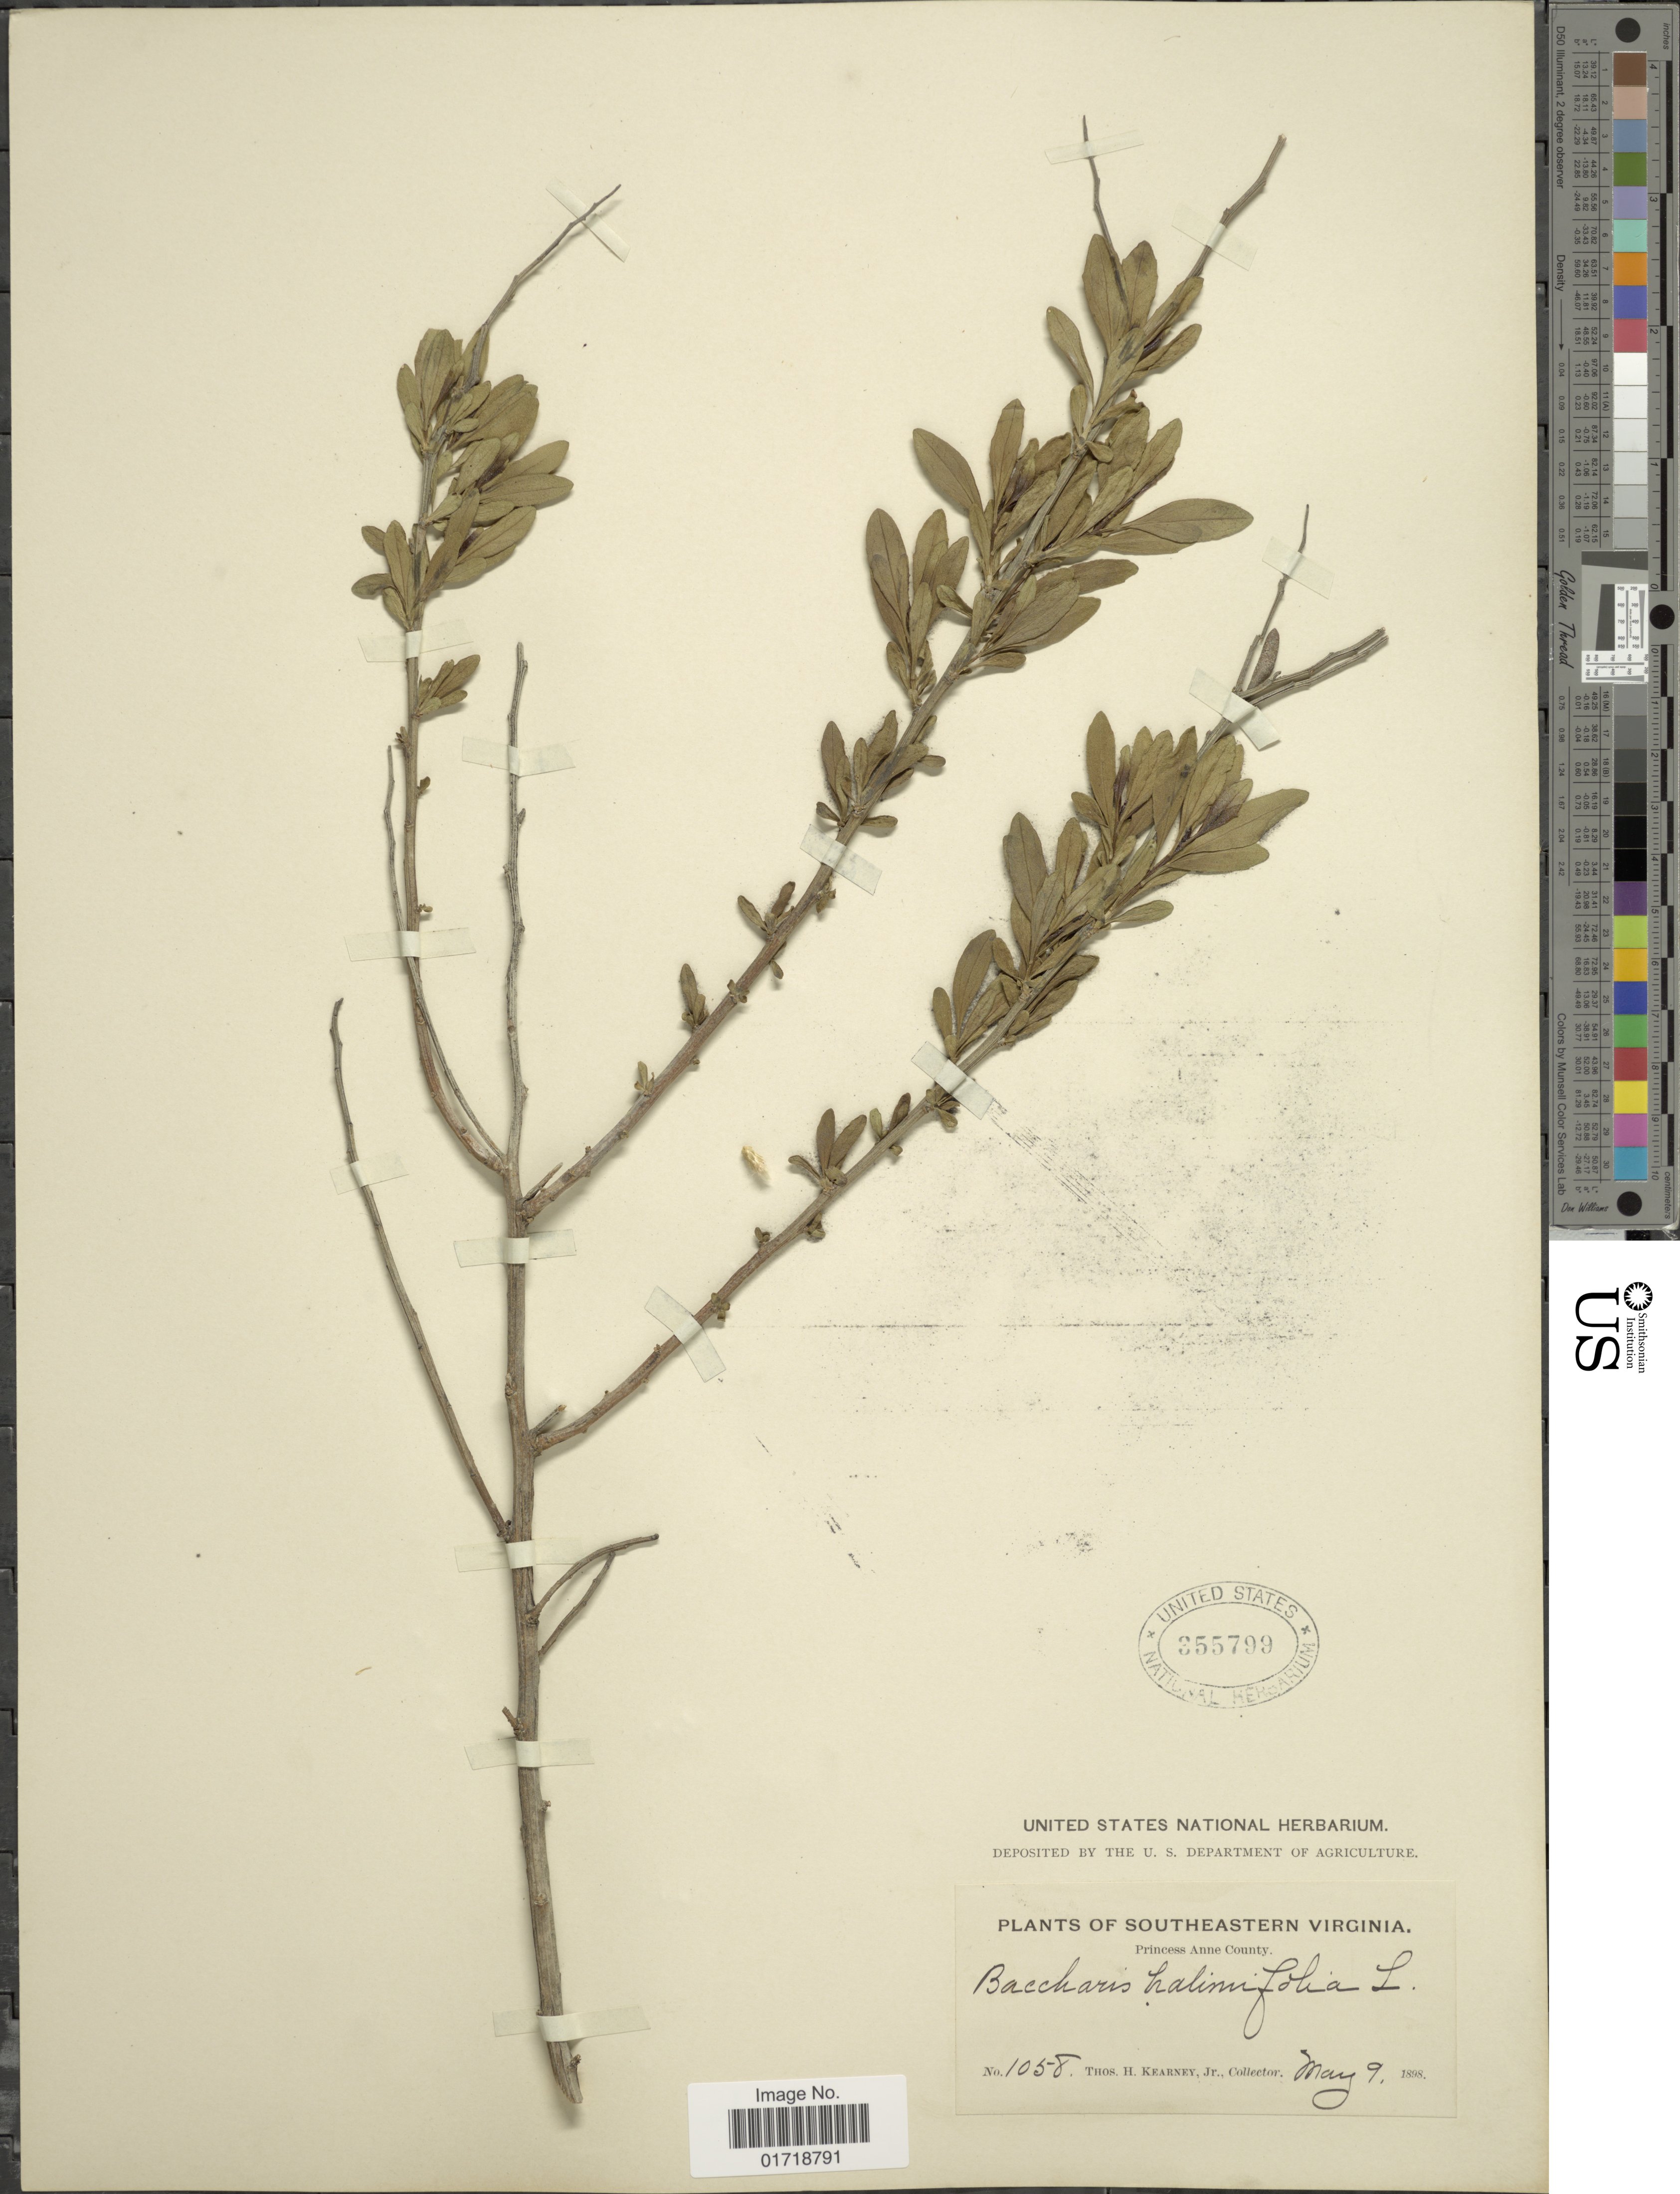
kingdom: Plantae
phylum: Tracheophyta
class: Magnoliopsida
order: Asterales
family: Asteraceae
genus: Baccharis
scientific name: Baccharis halimifolia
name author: L.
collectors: T. H. Kearney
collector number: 1058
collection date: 1898-05-09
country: United States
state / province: Virginia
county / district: City of Virginia Beach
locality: Southeastern Virginia, Princess Anne (=historic county name) County.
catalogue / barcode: US 355799